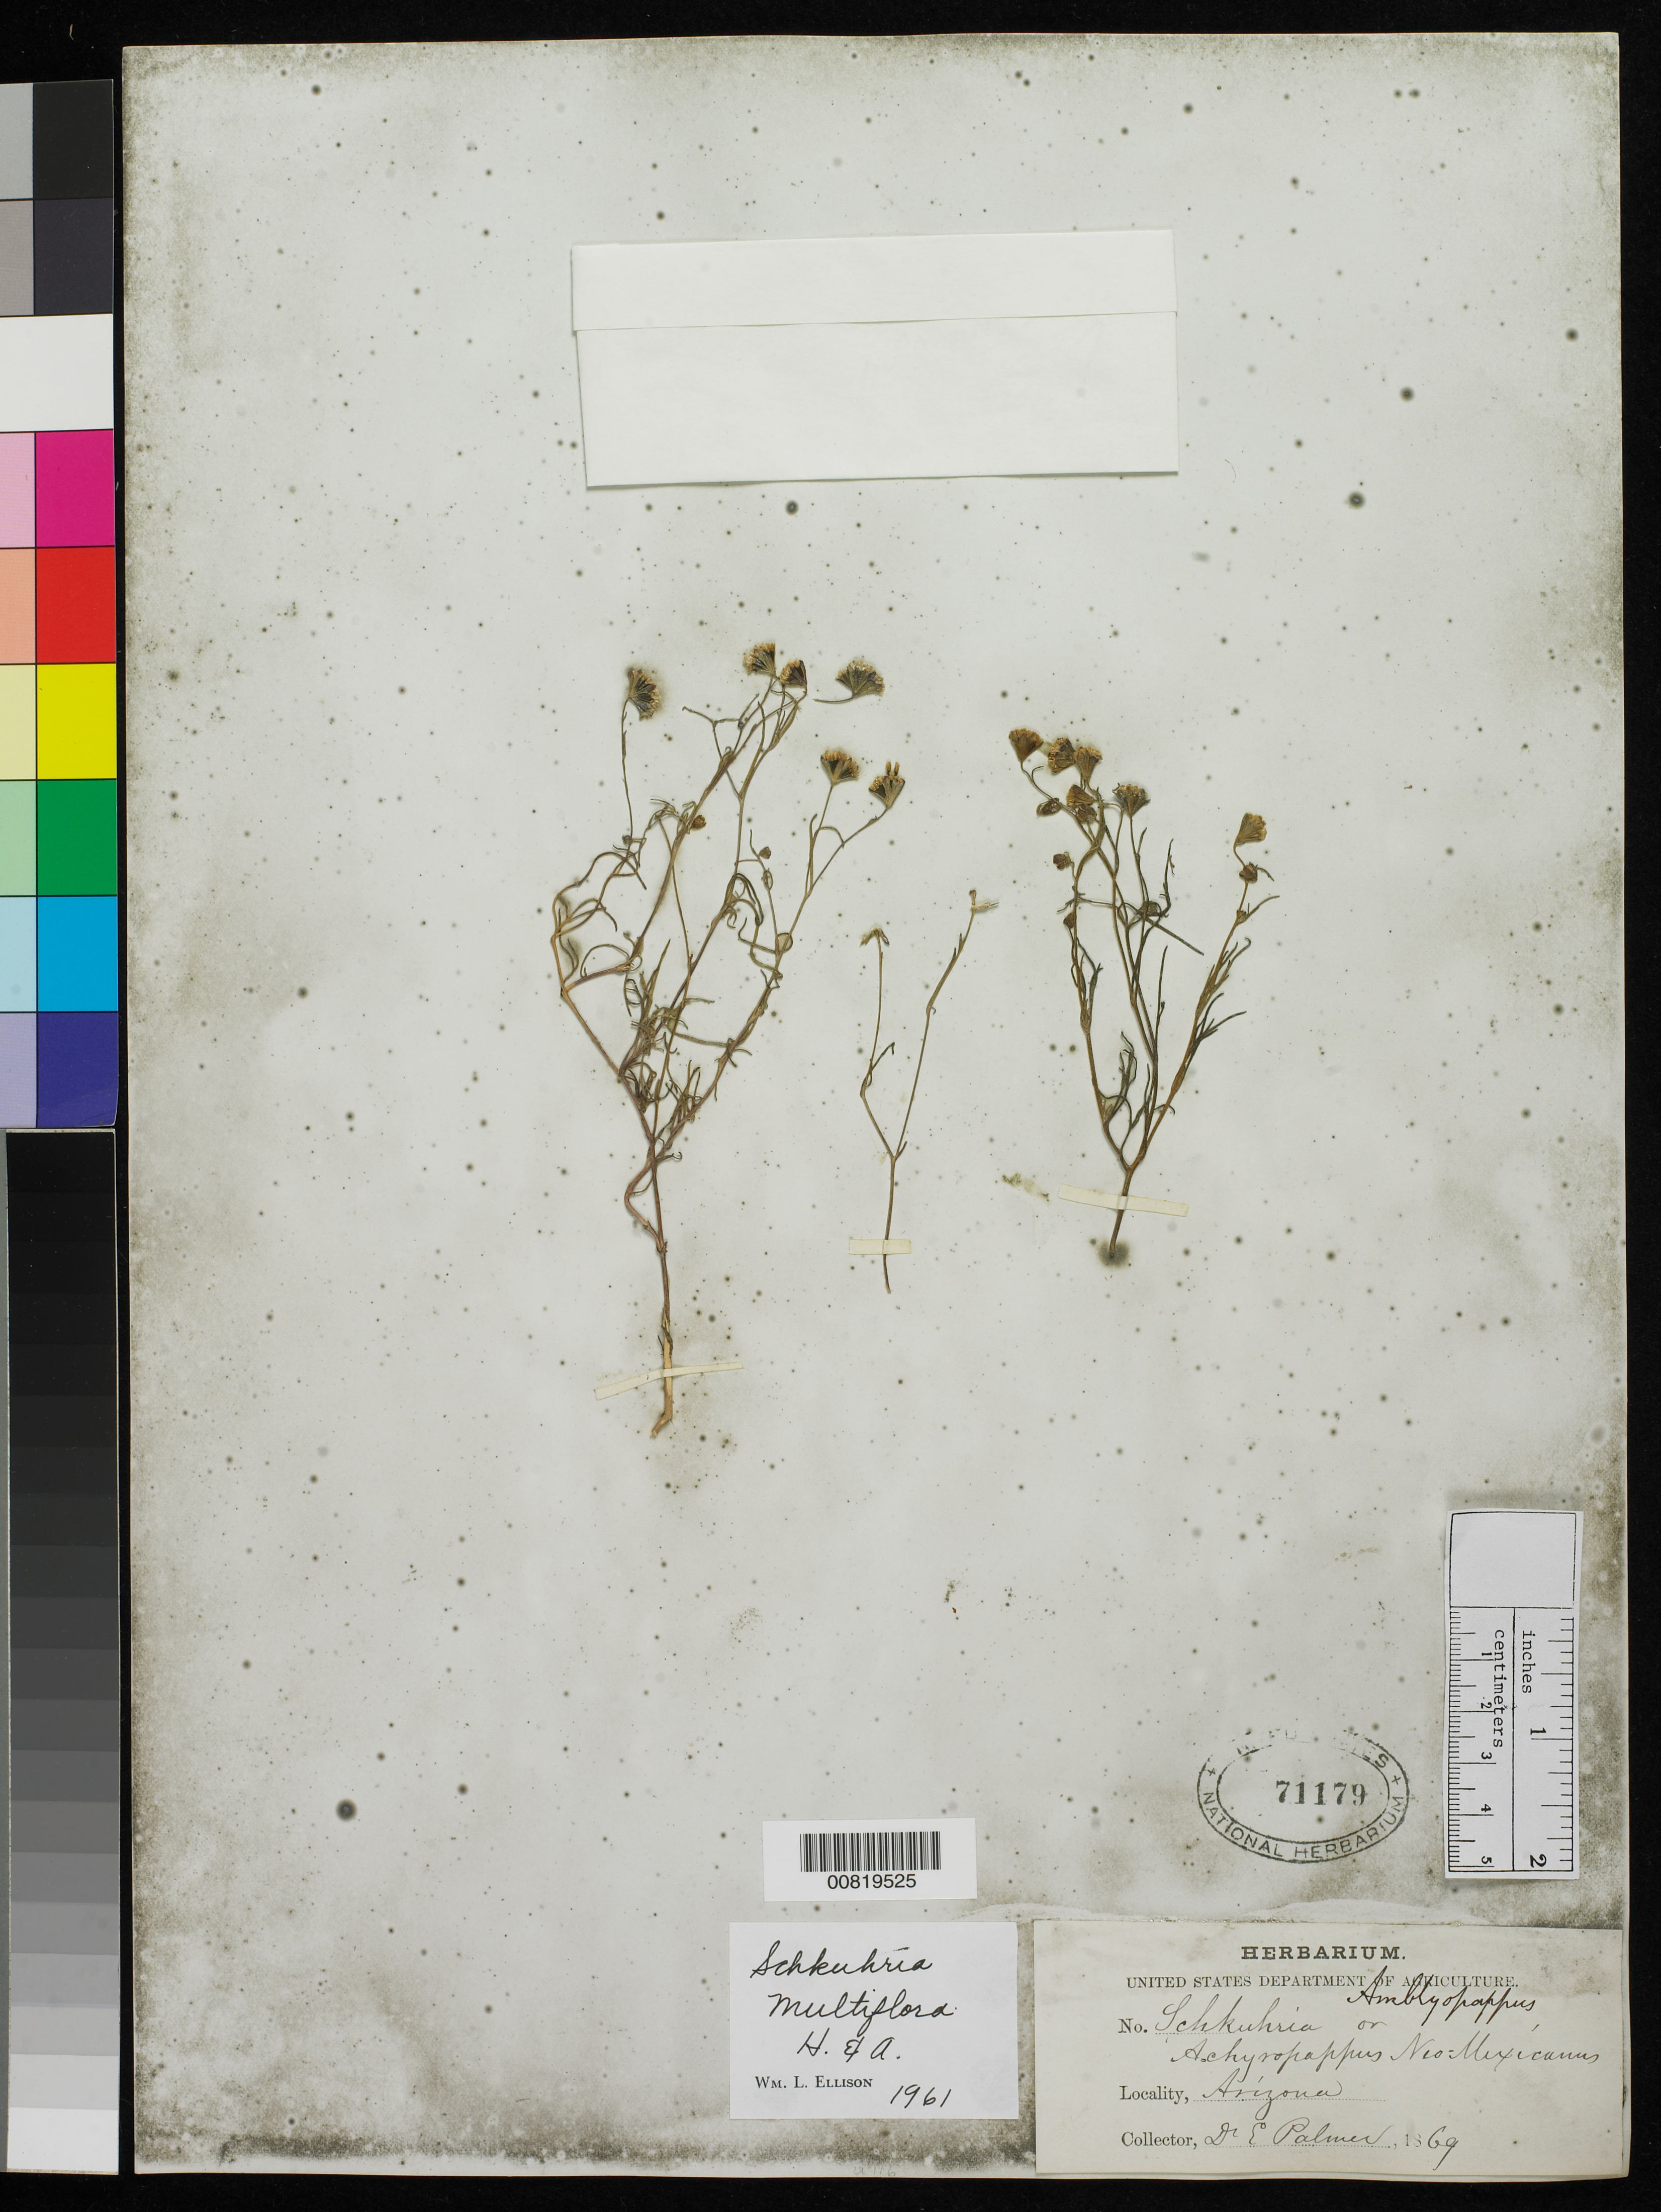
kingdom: Plantae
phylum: Tracheophyta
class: Magnoliopsida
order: Asterales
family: Asteraceae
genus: Schkuhria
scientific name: Schkuhria multiflora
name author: Hook. & Arn.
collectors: E. Palmer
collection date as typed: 1869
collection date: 1869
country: United States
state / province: Arizona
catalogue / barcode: US 71179